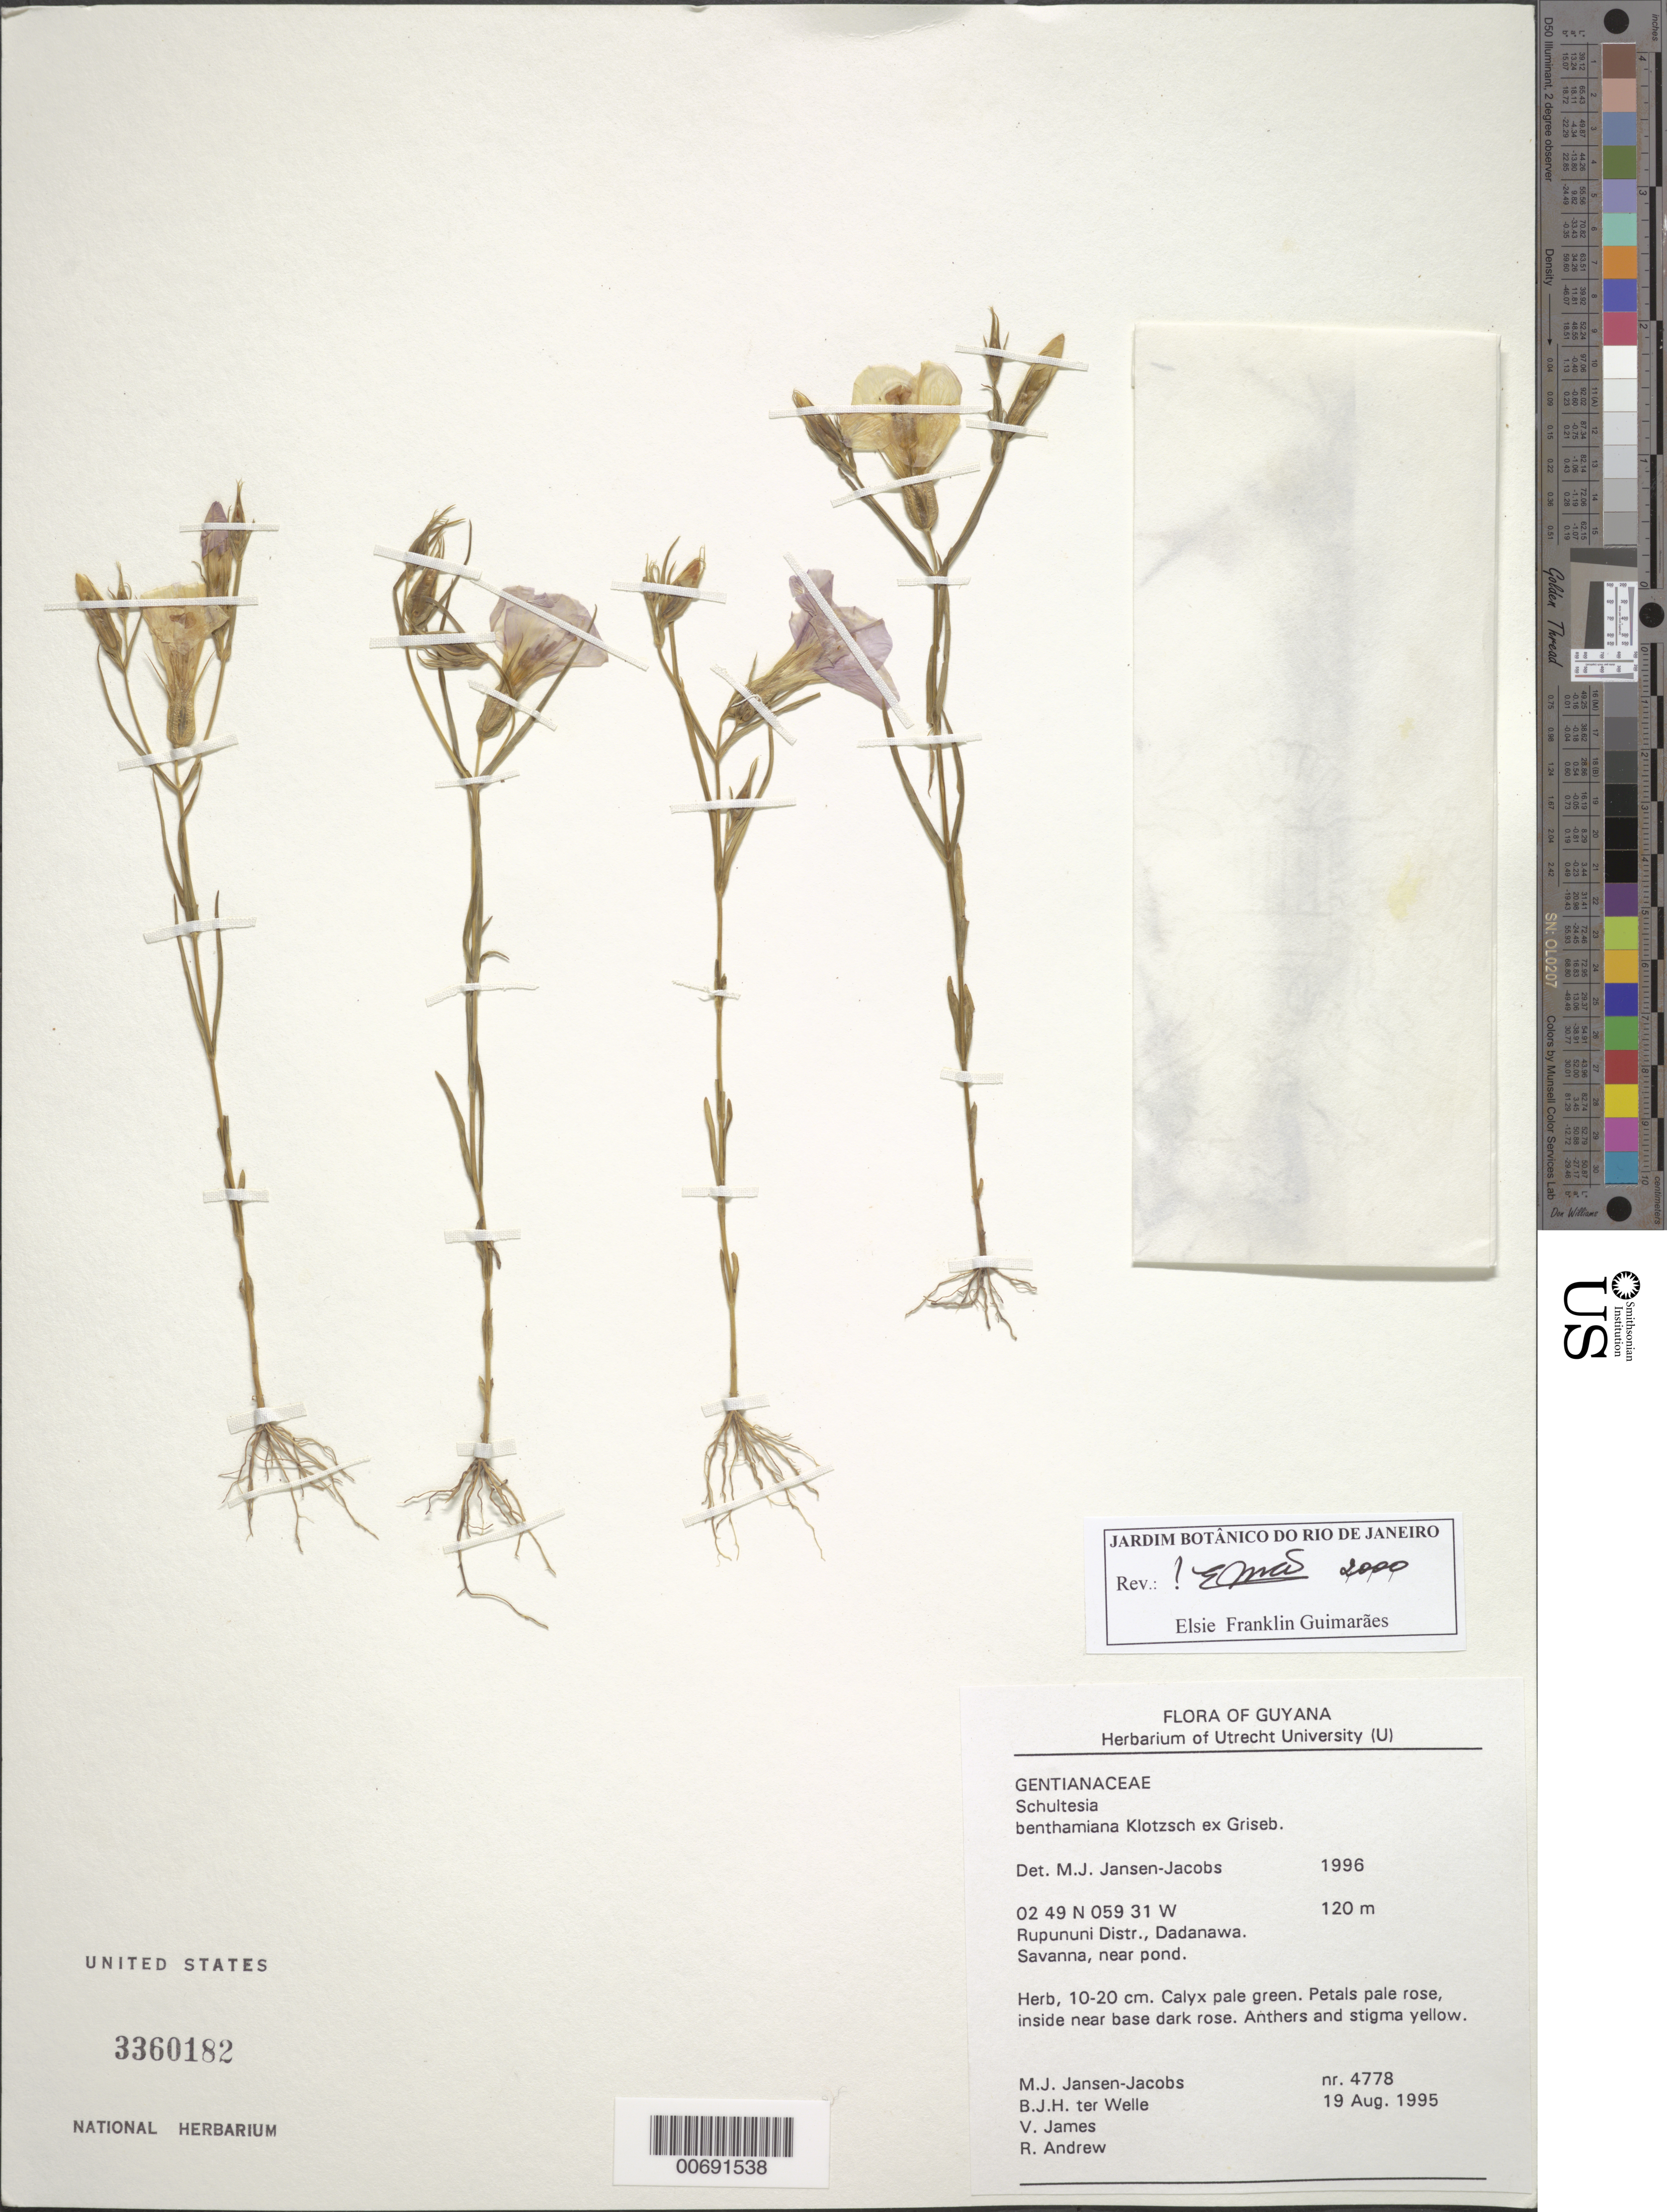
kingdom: Plantae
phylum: Tracheophyta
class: Magnoliopsida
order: Gentianales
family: Gentianaceae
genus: Schultesia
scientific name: Schultesia benthamiana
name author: Klotzsch ex Griseb.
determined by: Jansen-Jacobs, M. J., (U), Nationaal Herbarium Nederland, Utrecht University branch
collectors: M. J. Jansen-Jacobs, B. Welle, V. James & R. Andrew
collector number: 4778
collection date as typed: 19-Aug-95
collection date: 1995-08-19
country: Guyana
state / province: U. Takutu-U. Essequibo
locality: Dadanawa, Rupununi River, Rupununi District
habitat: Savanna, near pond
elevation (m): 120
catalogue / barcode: US 3360182